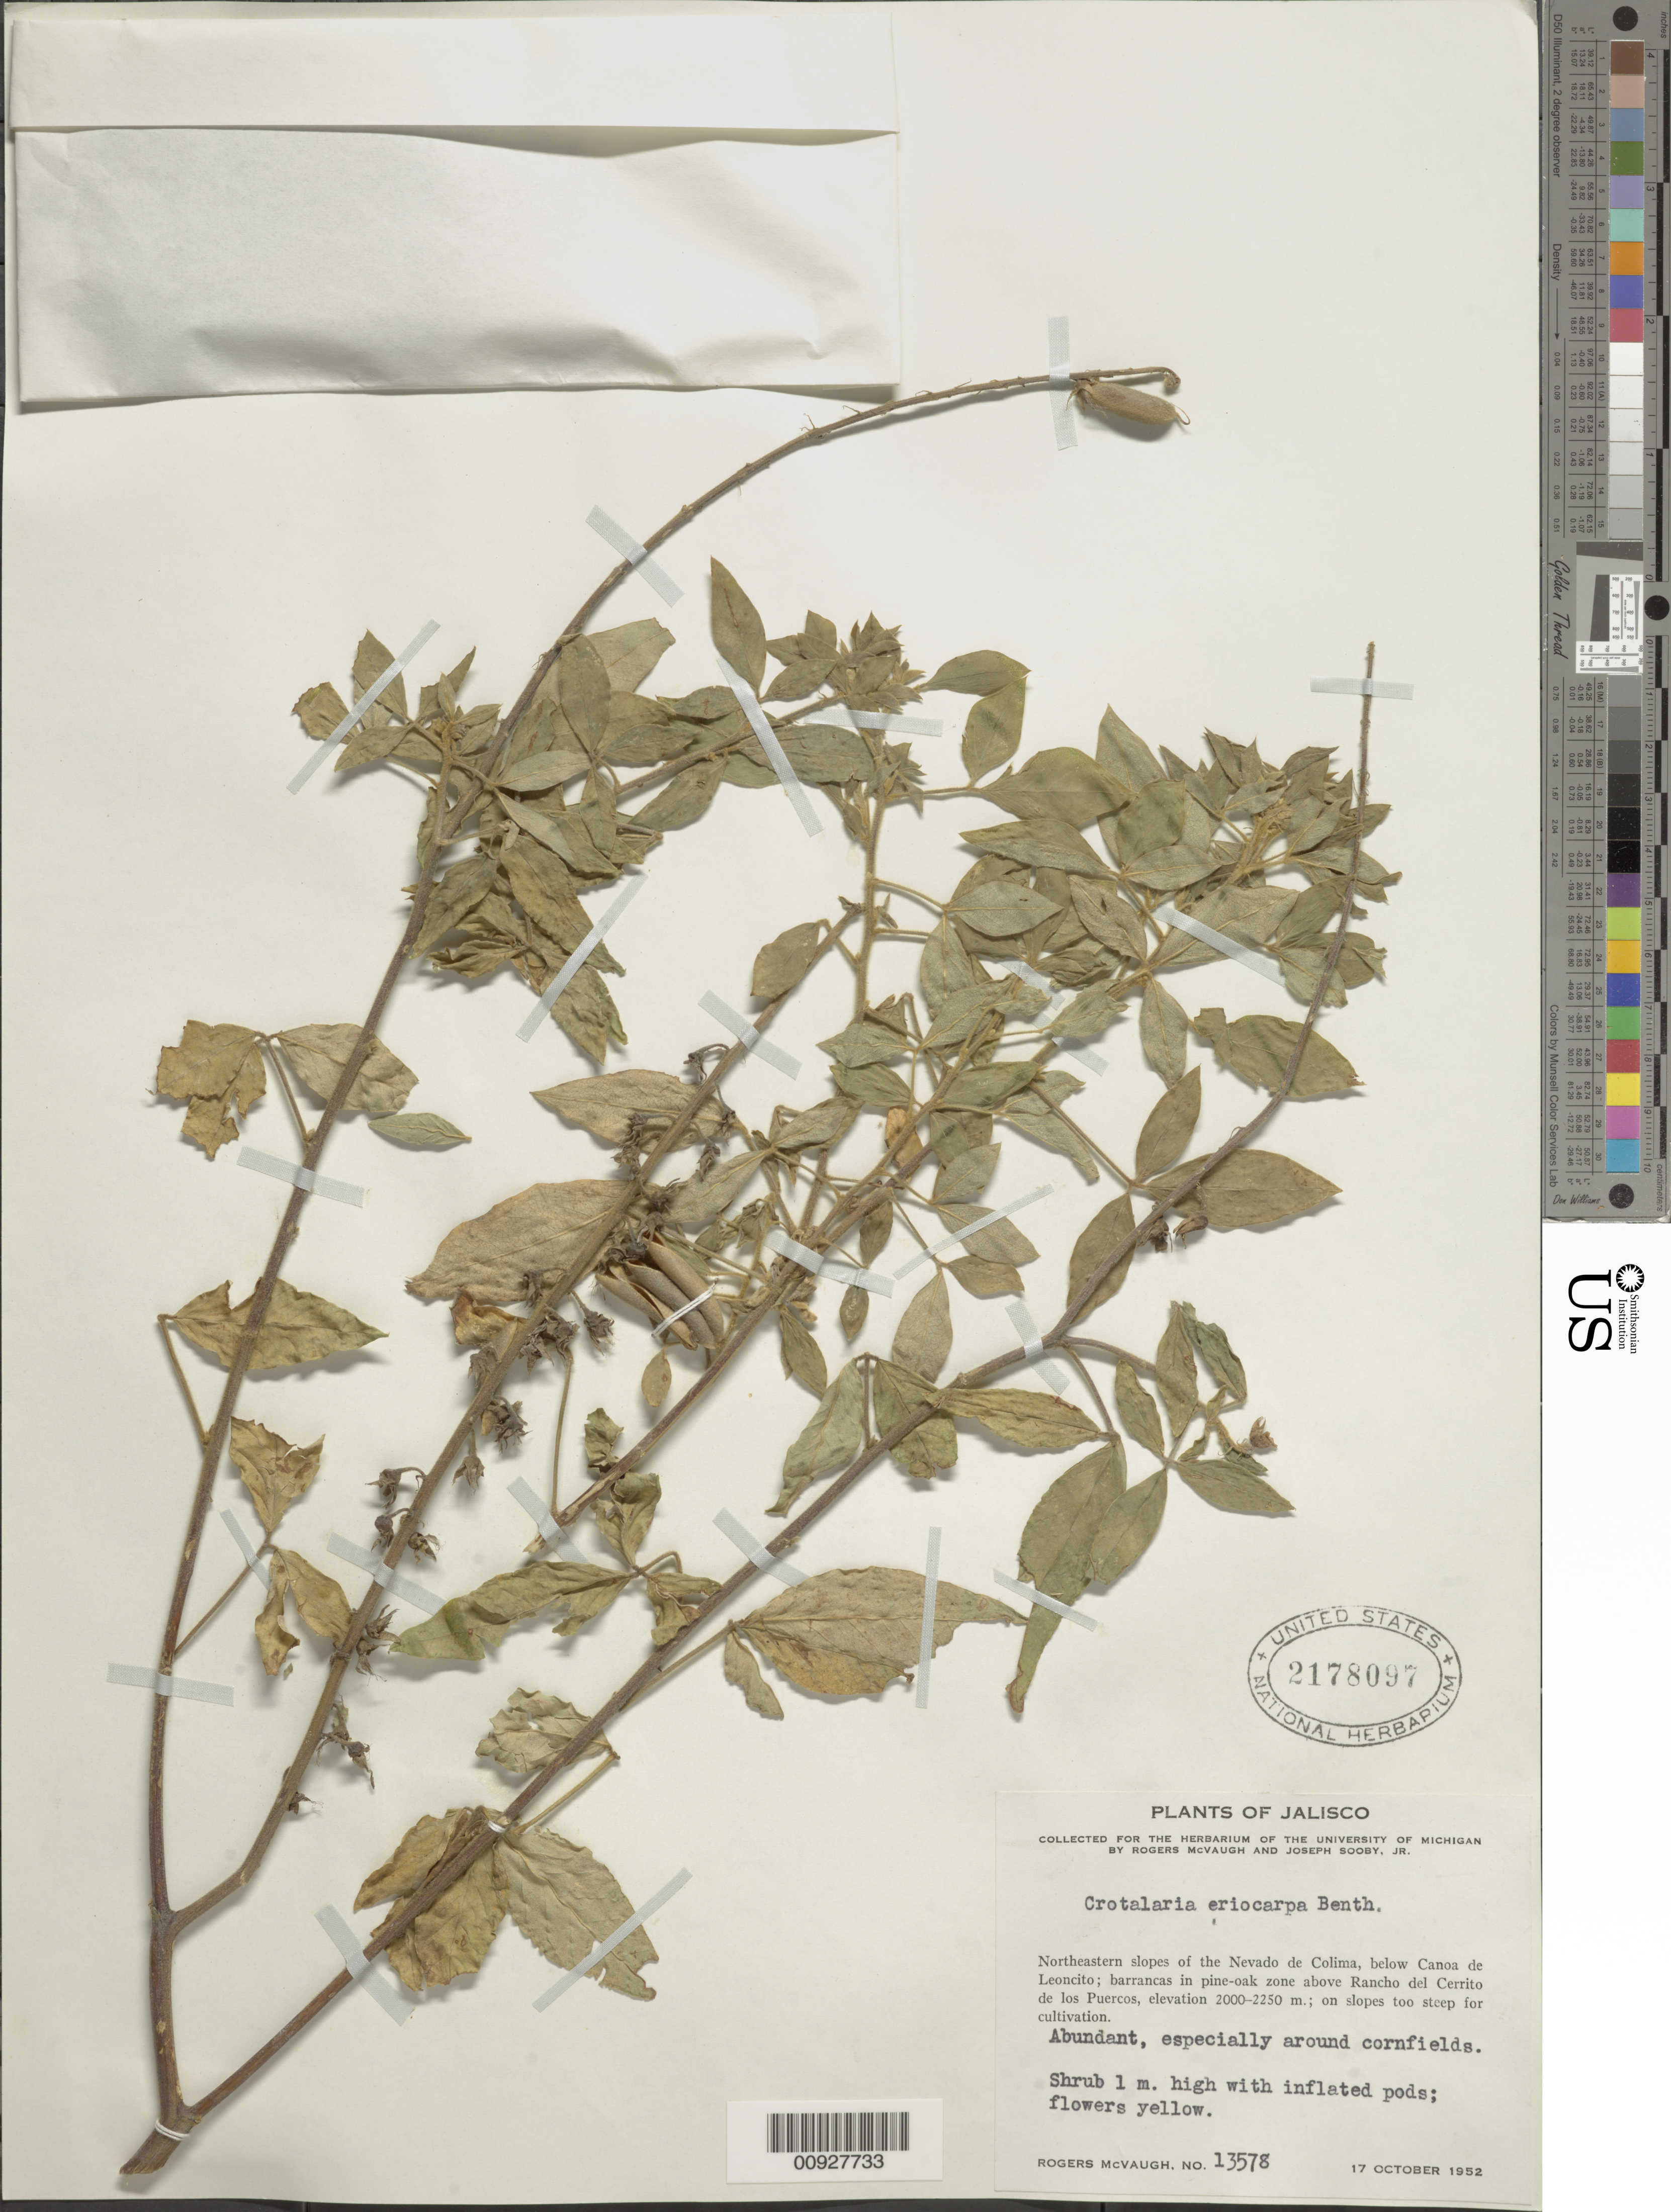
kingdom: Plantae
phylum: Tracheophyta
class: Magnoliopsida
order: Fabales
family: Fabaceae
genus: Crotalaria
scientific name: Crotalaria eriocarpa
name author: Benth.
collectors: R. McVaugh & J. Sooby Jr.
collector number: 13578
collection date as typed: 17 Oct 1952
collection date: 1952-10-17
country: Mexico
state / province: Jalisco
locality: Northeastern slopes of the Nevado de Colima, below Canoa de Leoncito; barrancas in pine-oak zone above Rancho del Cerrito de los Puercos.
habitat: On slopes too steep for cultivation. Abundant, especially around cornfields.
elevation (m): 2250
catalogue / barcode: US 2178097